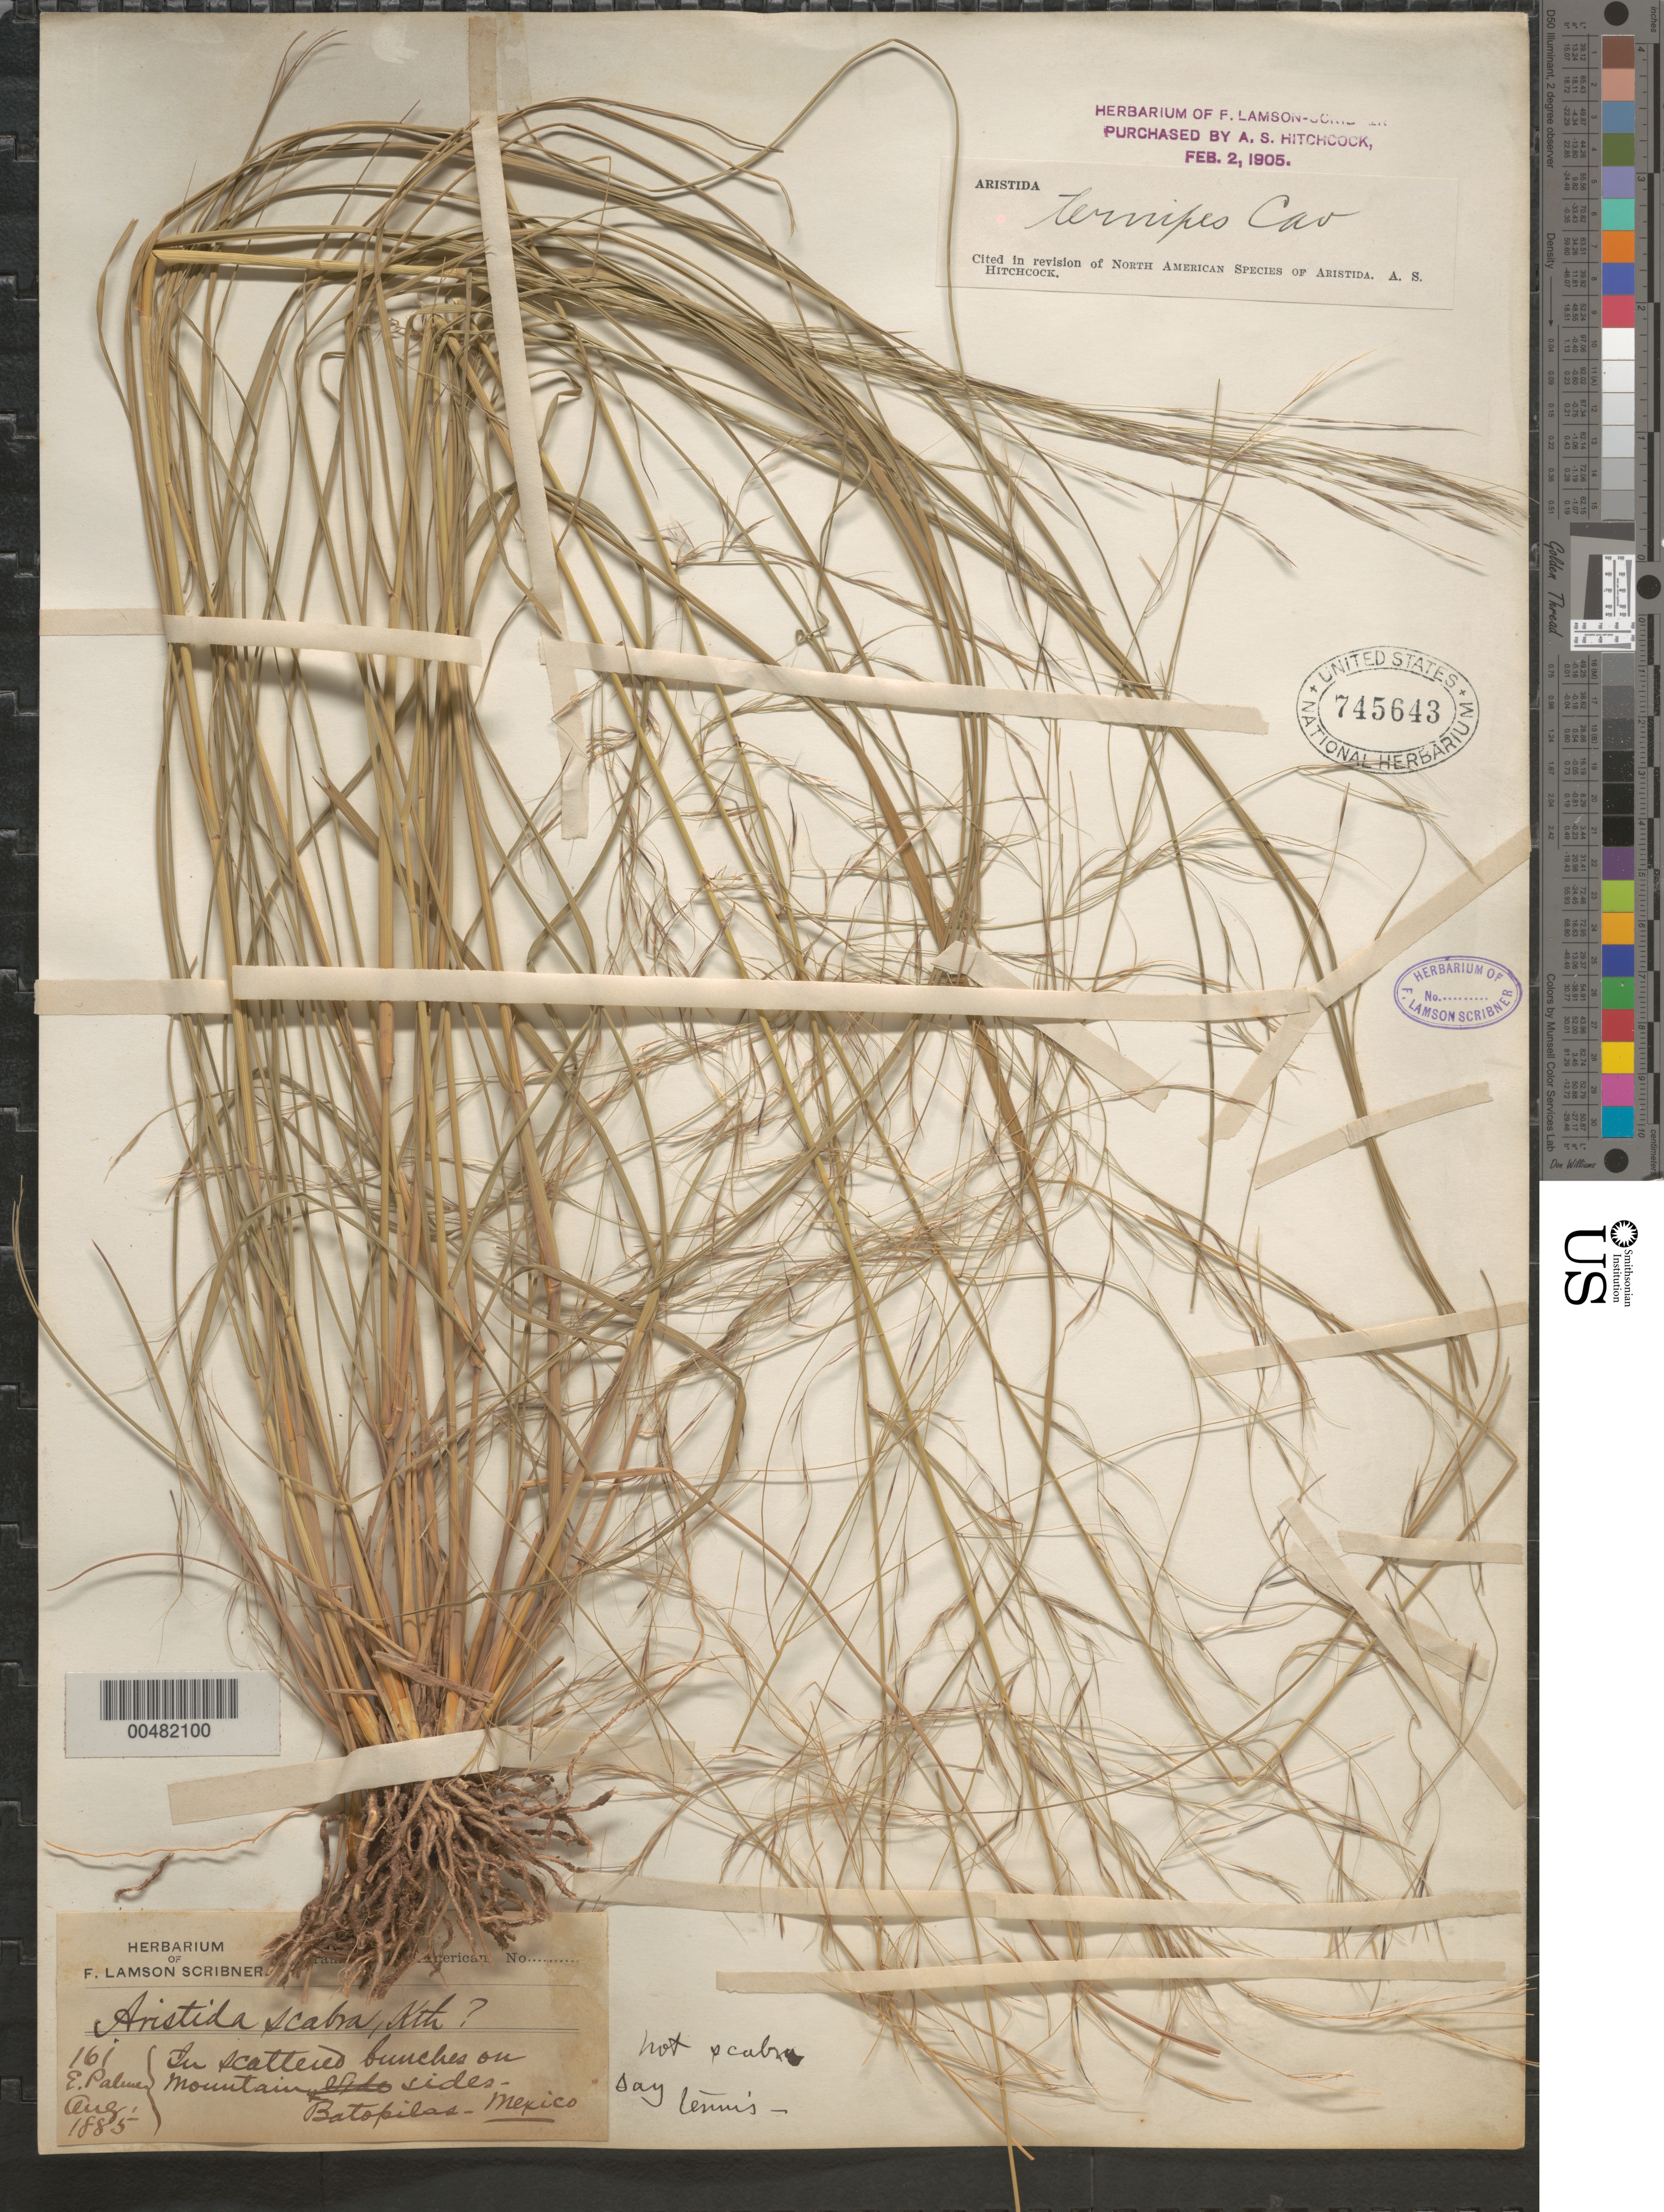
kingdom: Plantae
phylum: Tracheophyta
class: Liliopsida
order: Poales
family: Poaceae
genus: Aristida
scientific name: Aristida ternipes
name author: Cav.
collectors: E. Palmer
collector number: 161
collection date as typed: Aug 1885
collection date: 1885-08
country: Mexico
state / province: Chihuahua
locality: Batopilas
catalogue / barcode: US 745643